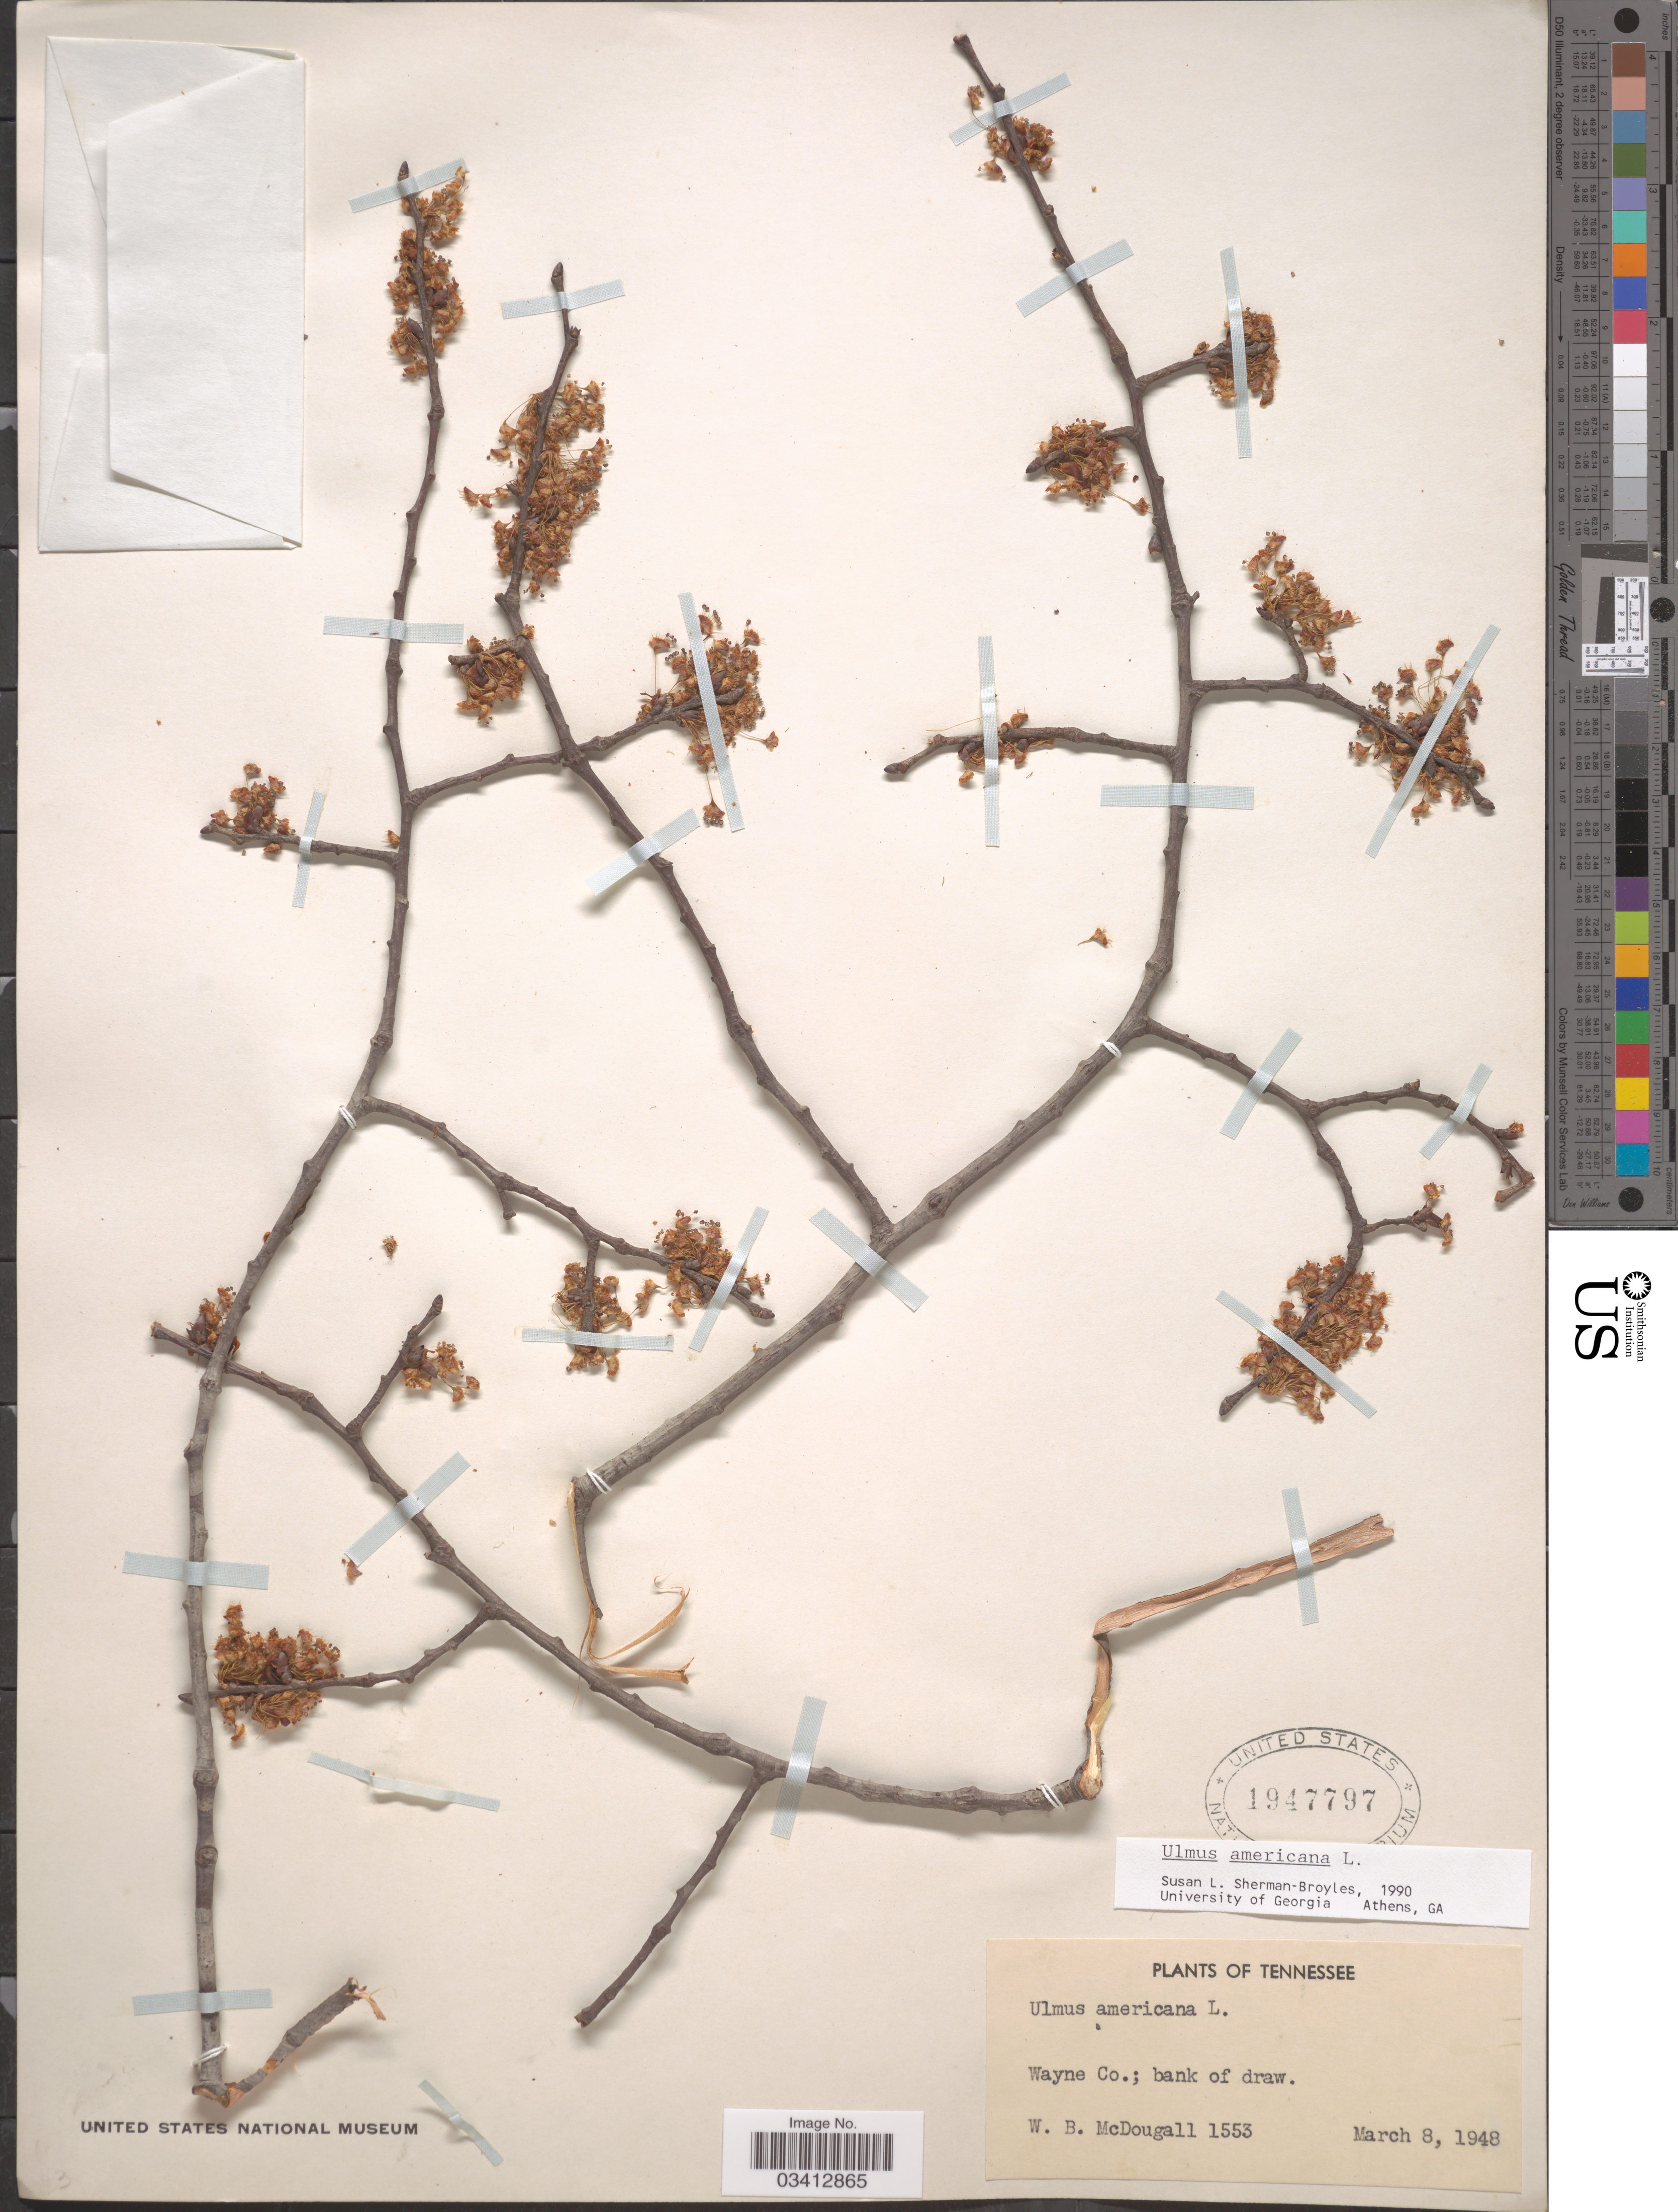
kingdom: Plantae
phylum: Tracheophyta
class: Magnoliopsida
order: Rosales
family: Ulmaceae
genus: Ulmus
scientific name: Ulmus americana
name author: L.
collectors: W. B. McDougall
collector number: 1553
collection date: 1948-03-08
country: United States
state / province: Tennessee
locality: Wayne Co.; bank of draw.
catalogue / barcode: US 1947797